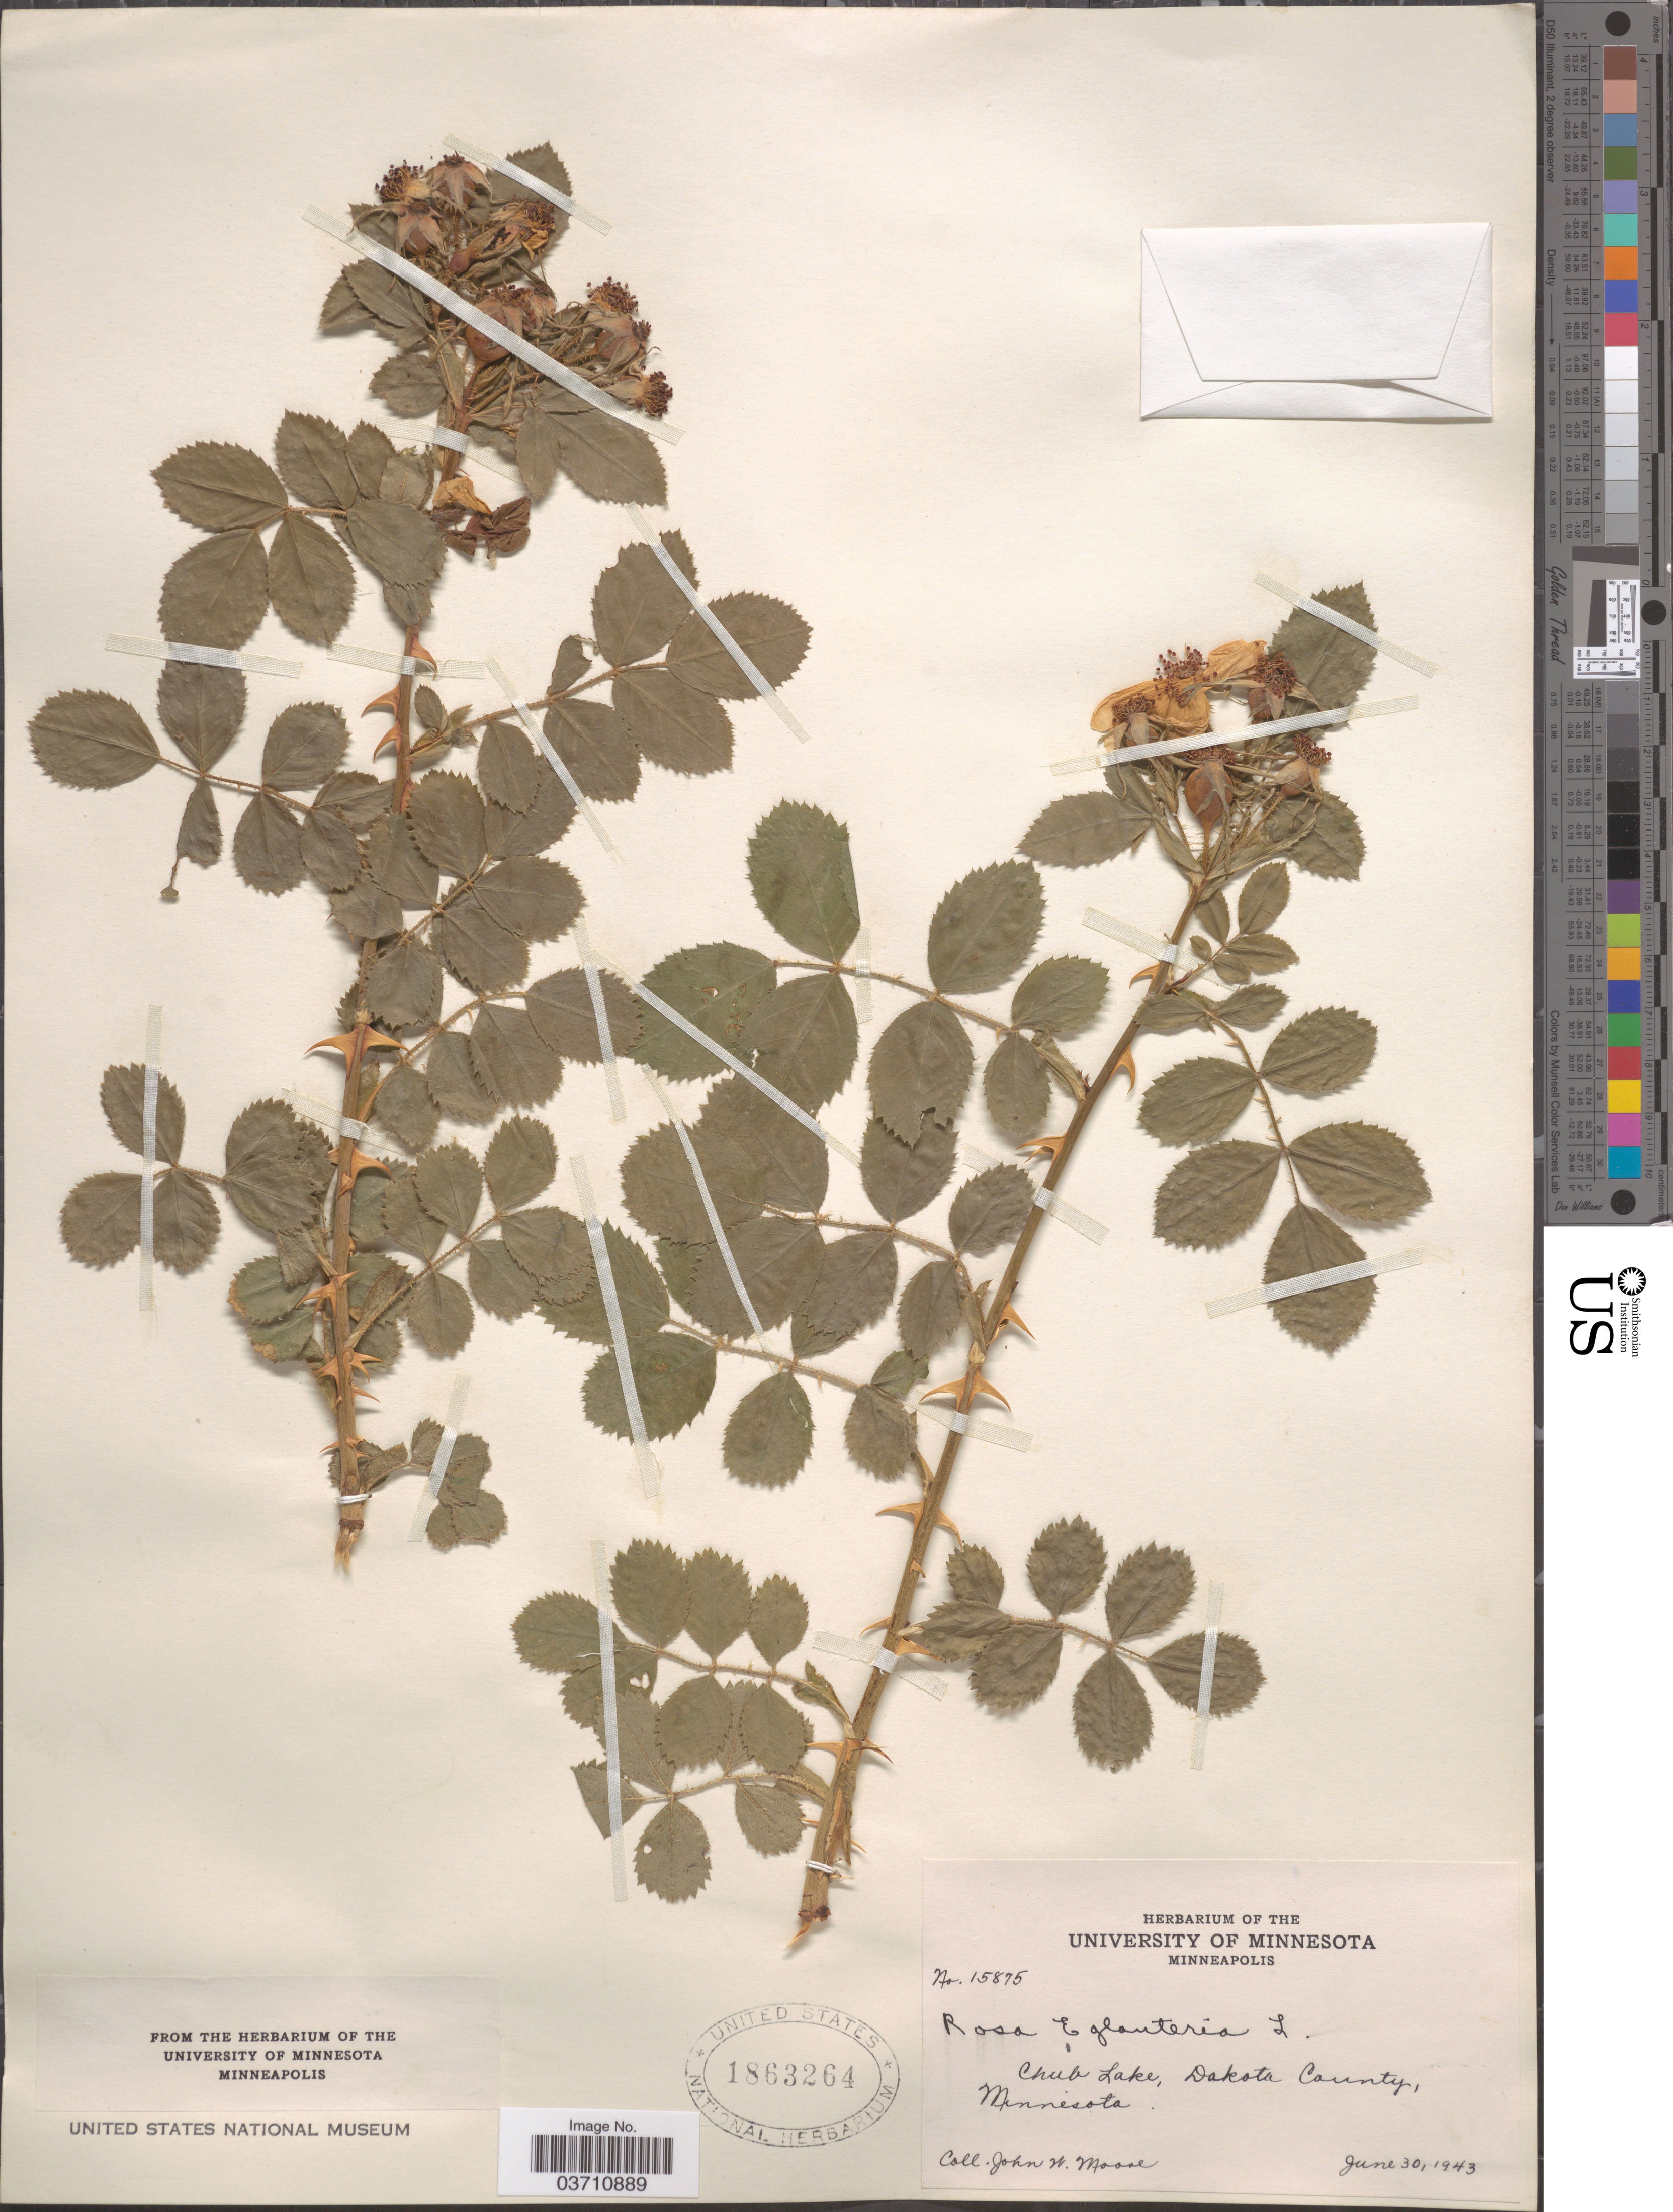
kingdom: Plantae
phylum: Tracheophyta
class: Magnoliopsida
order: Rosales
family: Rosaceae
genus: Rosa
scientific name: Rosa eglanteria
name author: L.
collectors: J. Moore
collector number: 15875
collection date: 1943-06-30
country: United States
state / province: Minnesota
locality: Chub Lake, Dakota County.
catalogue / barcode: US 1863264